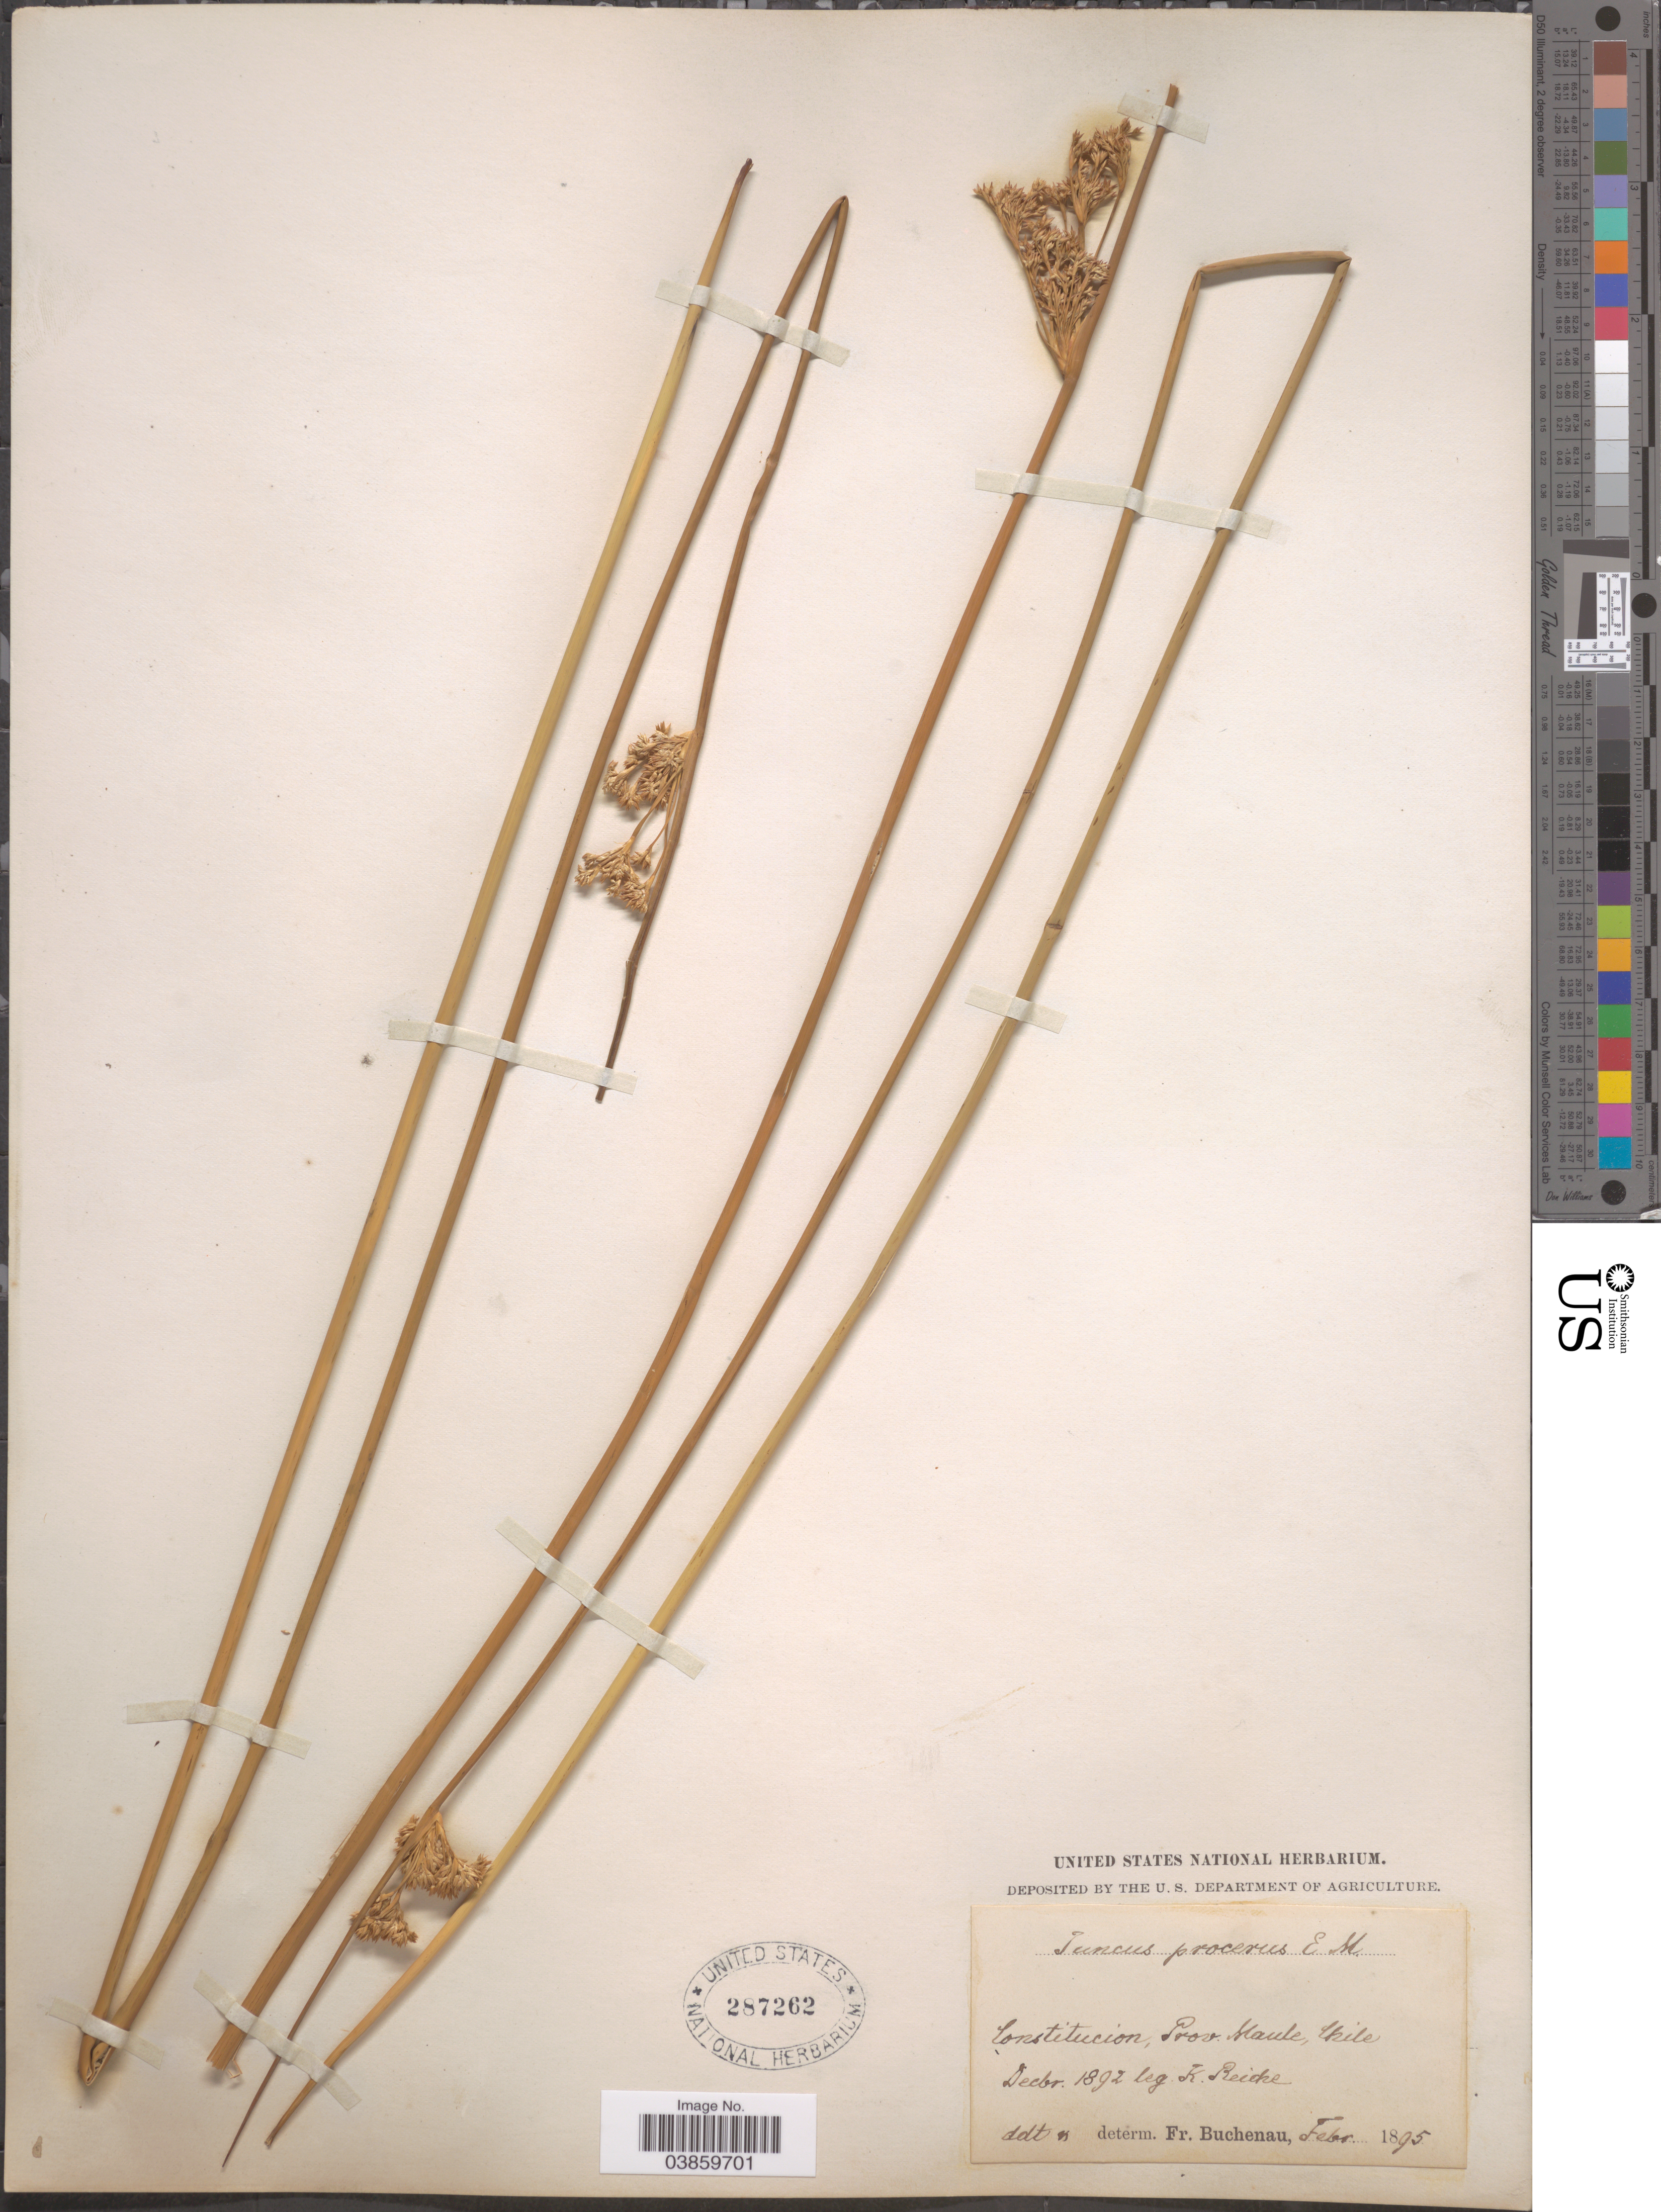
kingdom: Plantae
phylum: Tracheophyta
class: Liliopsida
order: Poales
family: Juncaceae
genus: Juncus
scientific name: Juncus procerus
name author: E. Mey.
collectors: K. Reiche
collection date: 1892-12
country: Chile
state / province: Maule (VII)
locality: Constitucion, Prov. Maule.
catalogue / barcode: US 287262